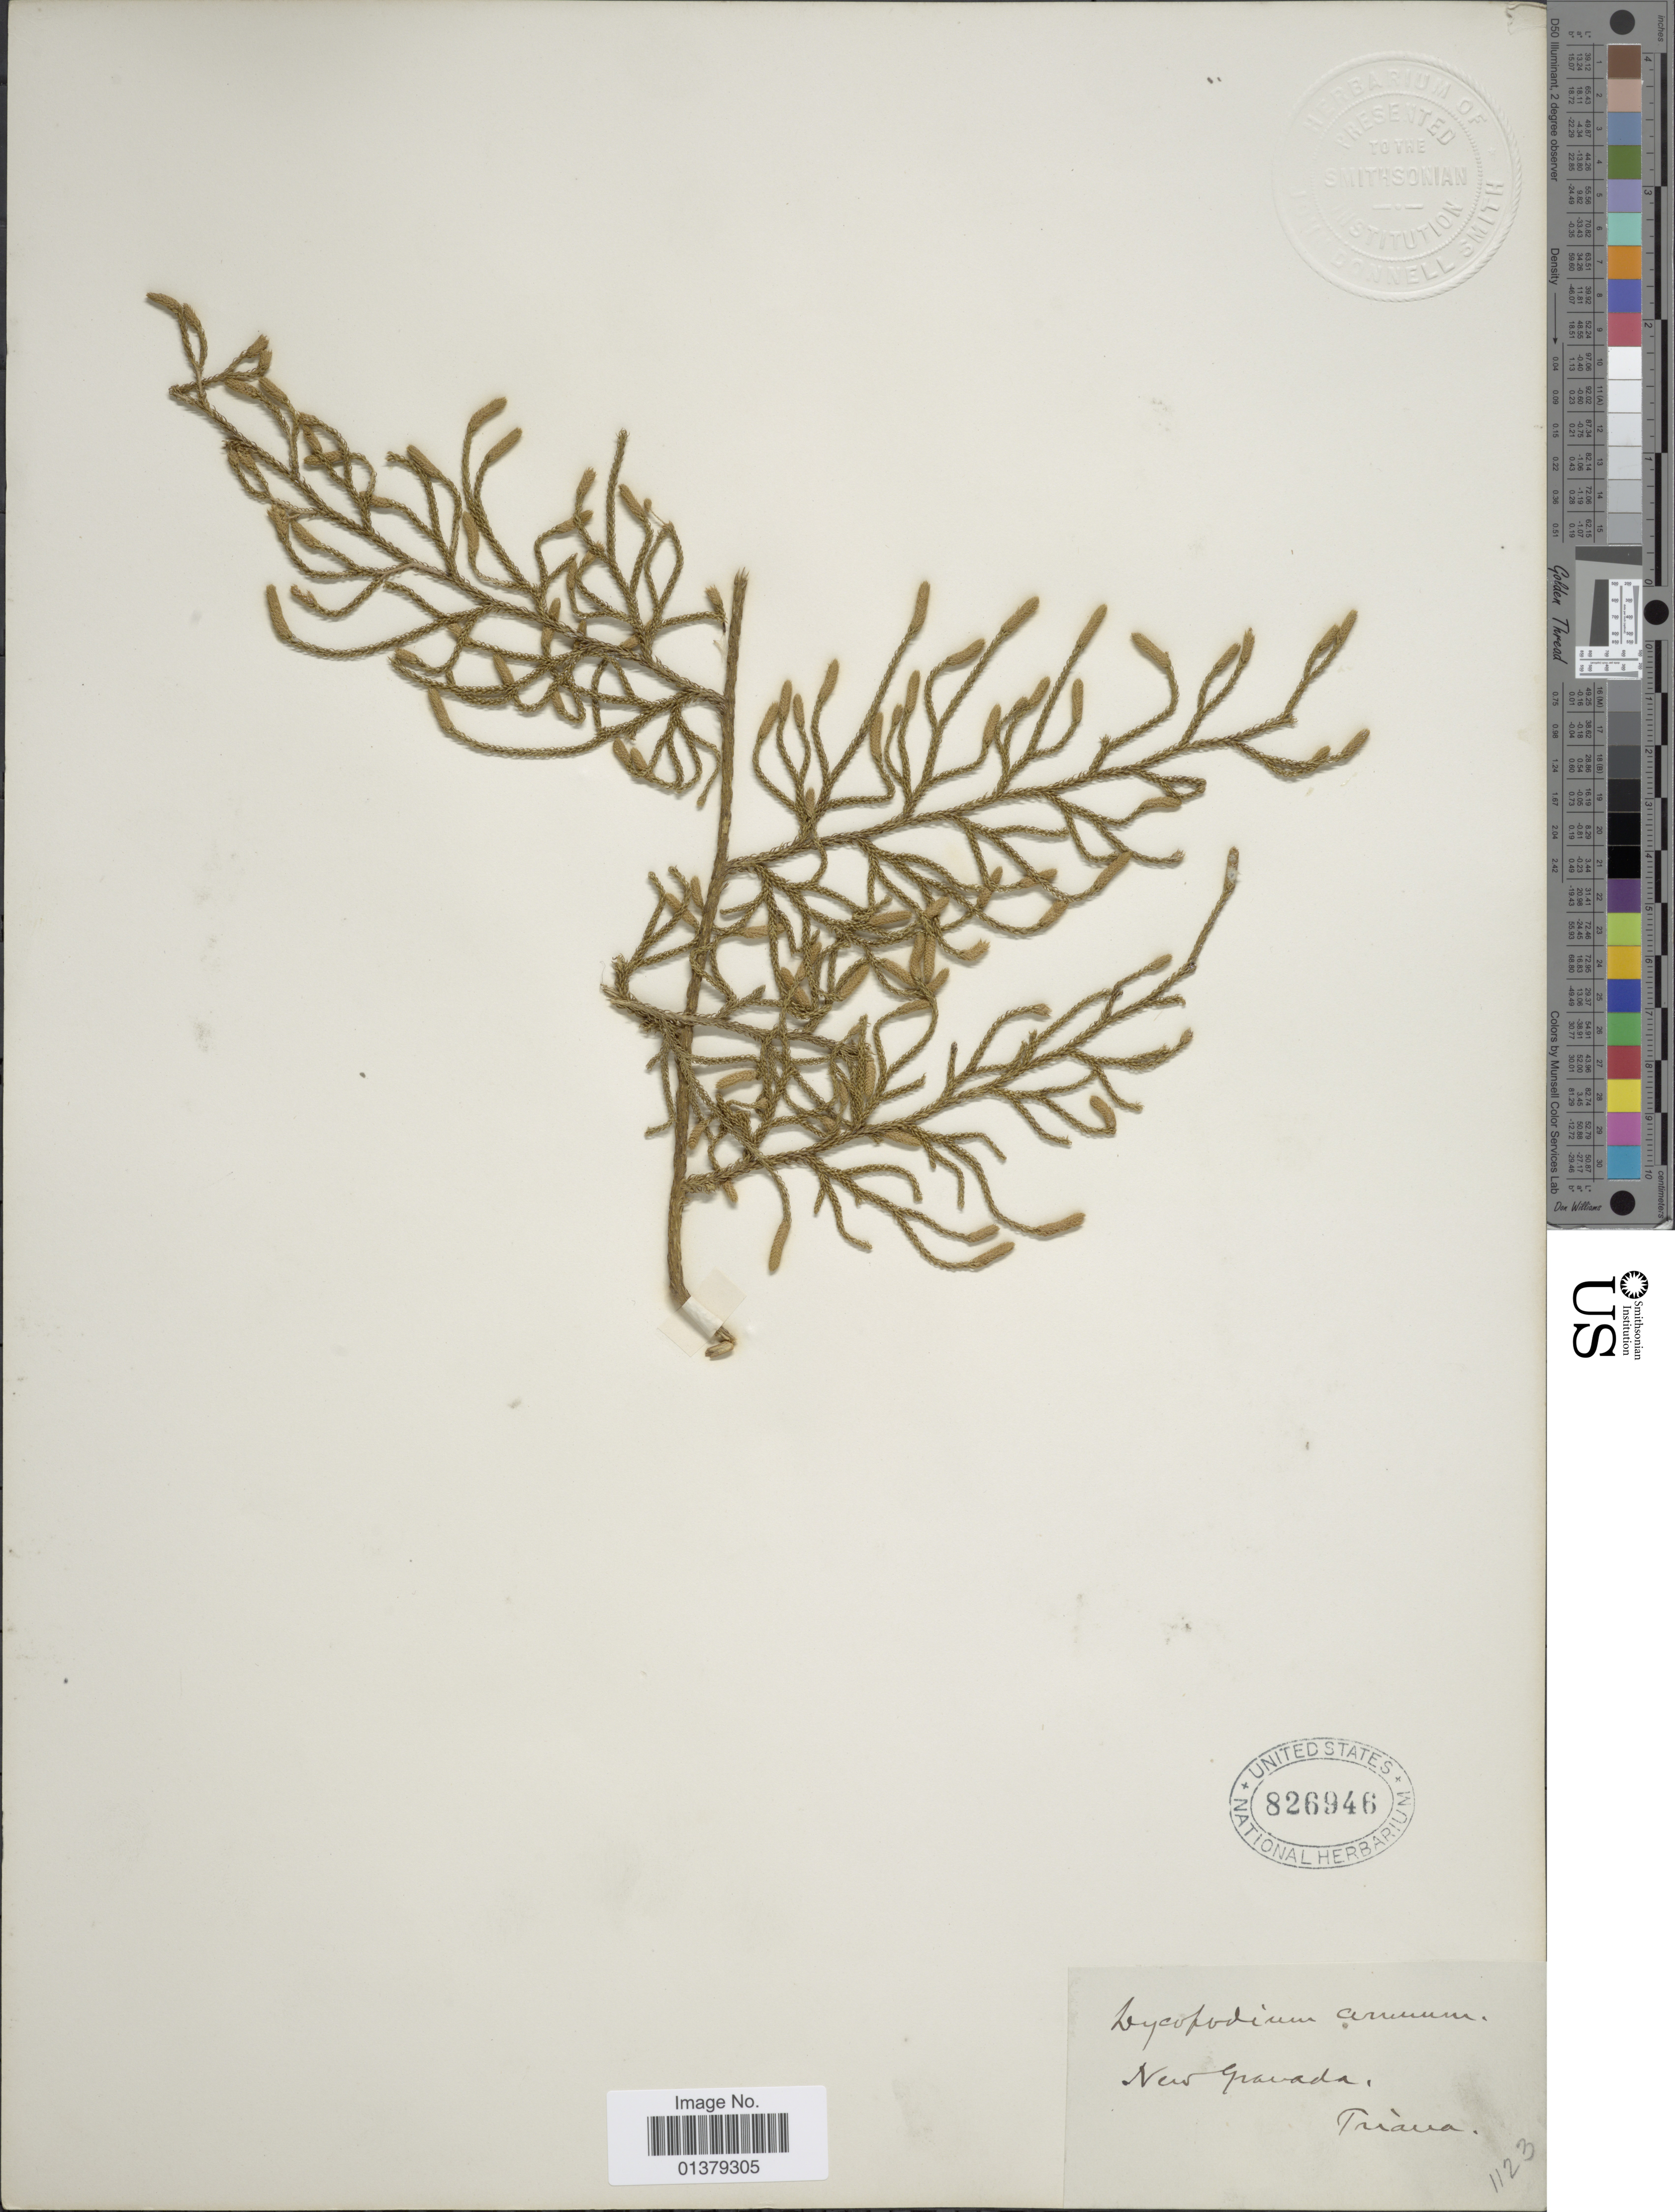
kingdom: Plantae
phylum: Tracheophyta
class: Lycopodiopsida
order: Lycopodiales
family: Lycopodiaceae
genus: Palhinhaea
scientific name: Palhinhaea trianae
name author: (Hieron.) Holub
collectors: J. Triana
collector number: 1123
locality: New Granada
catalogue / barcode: US 826946